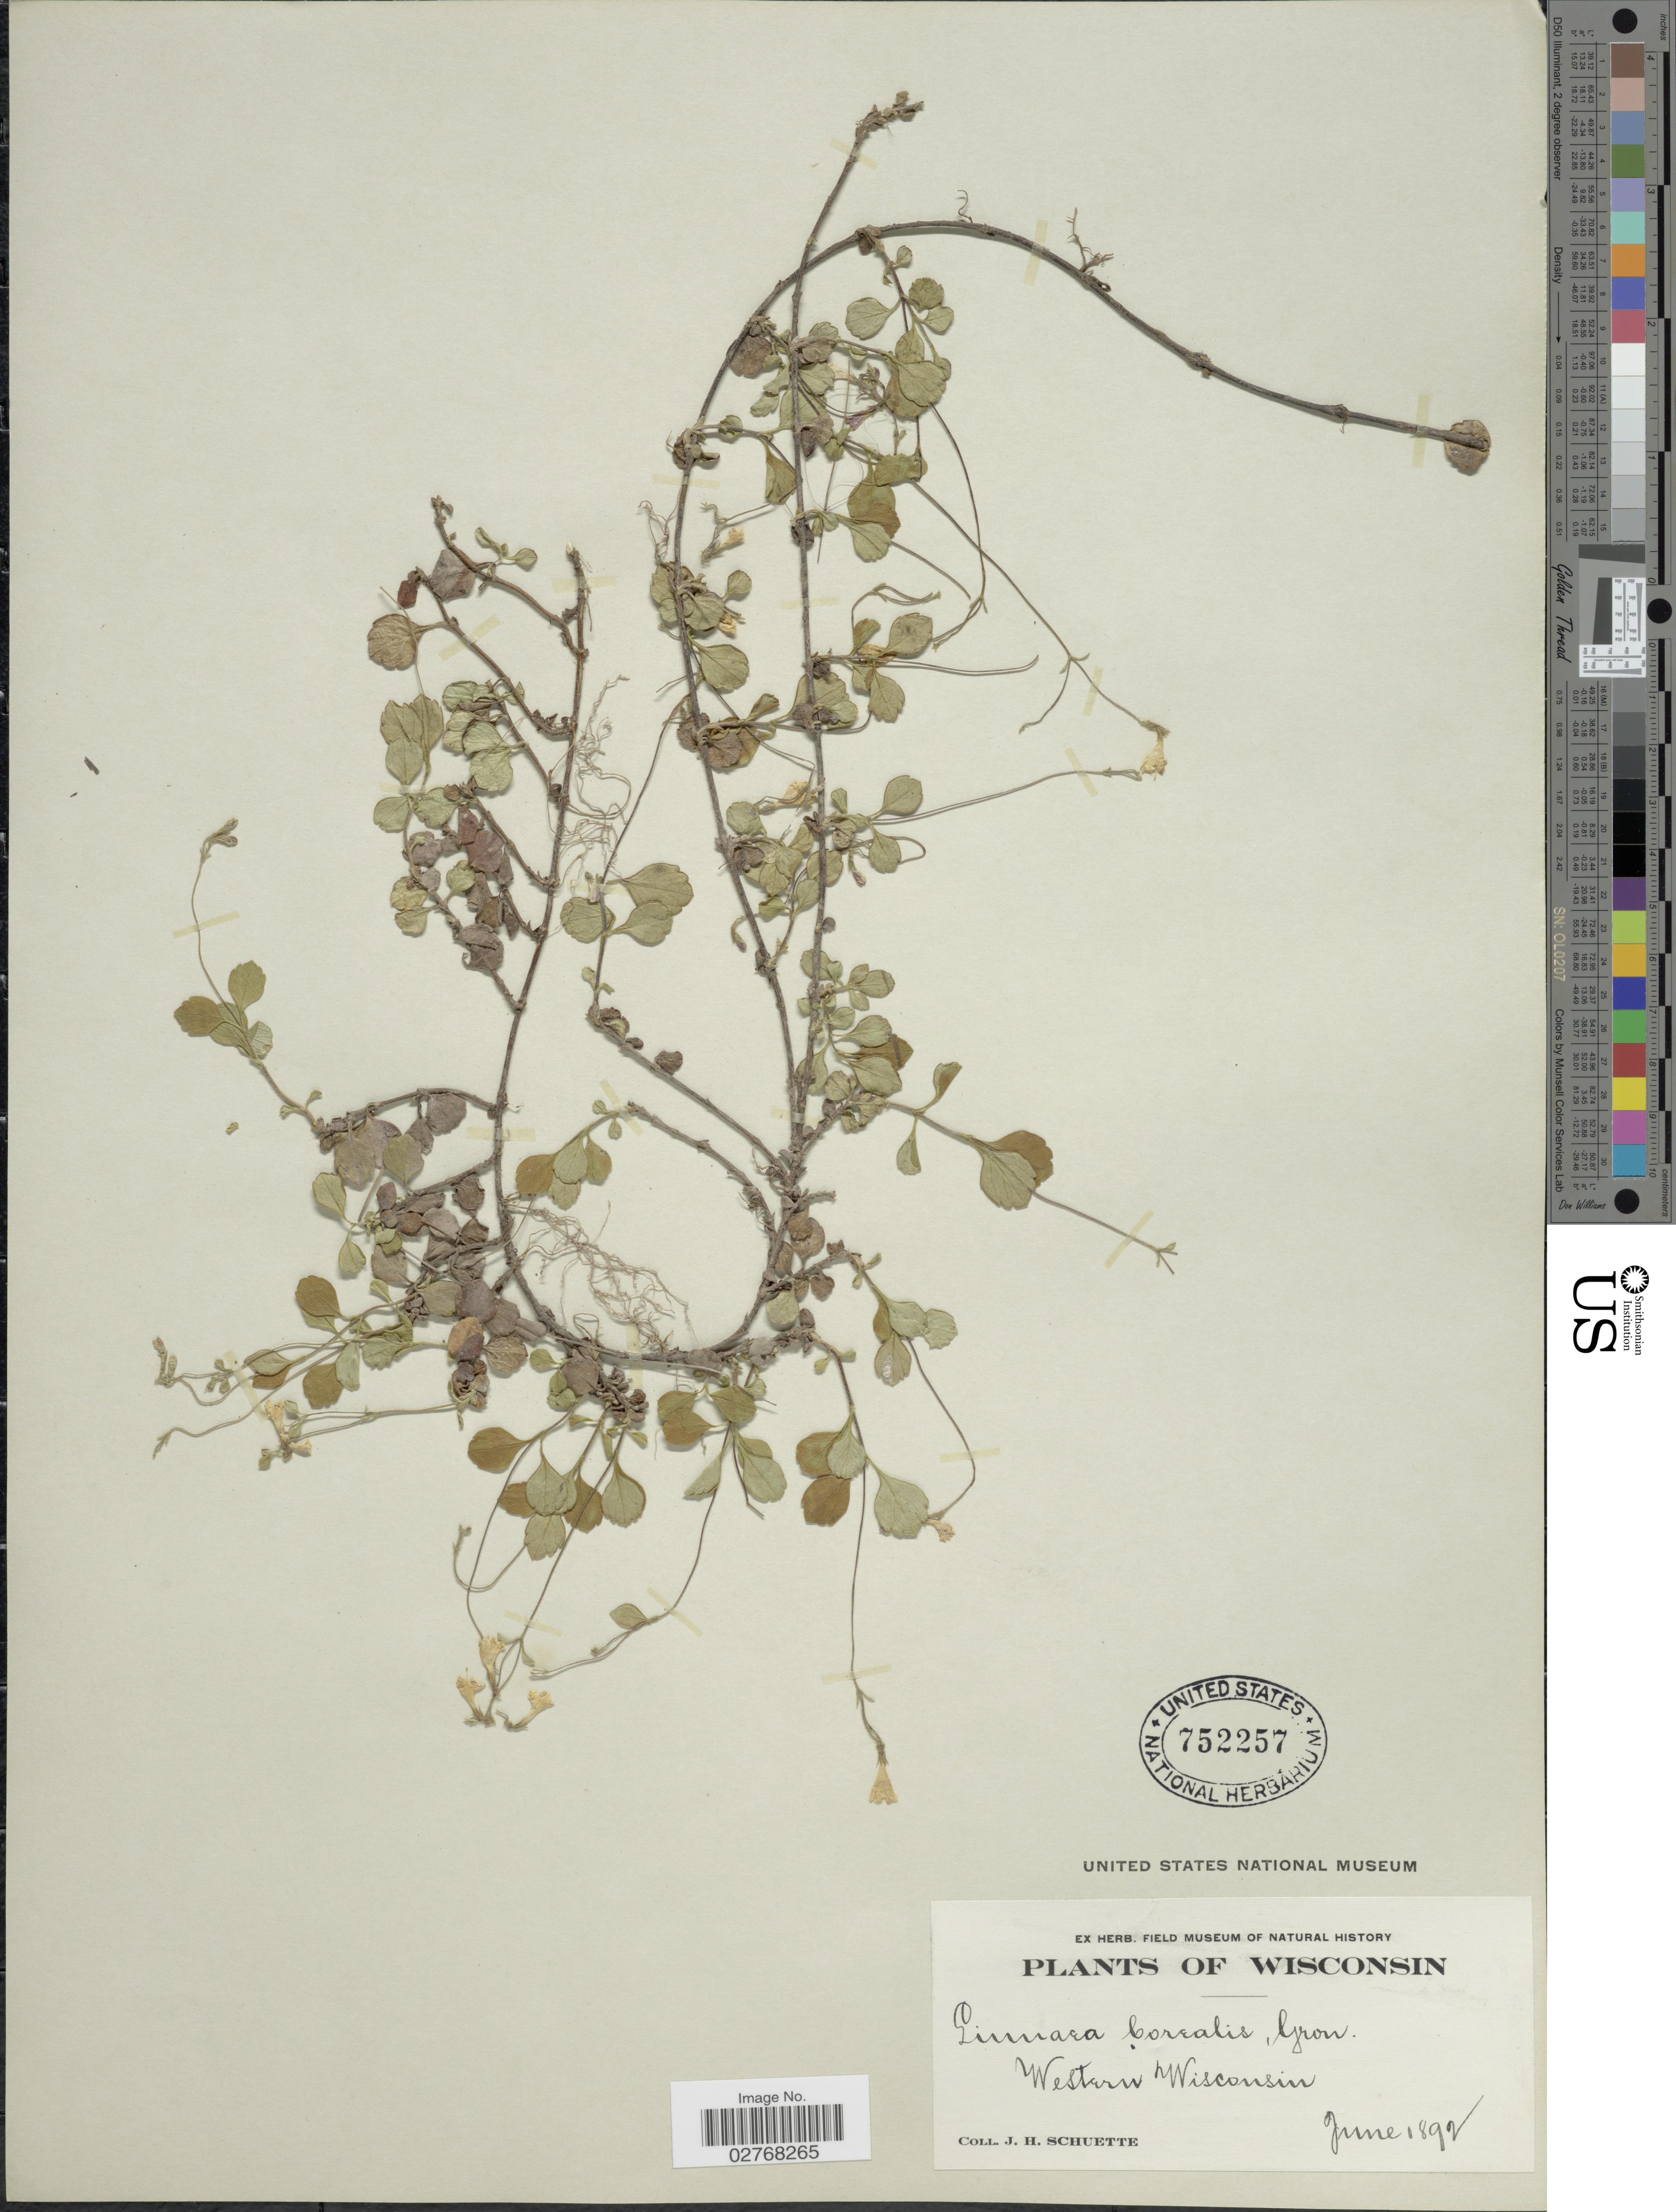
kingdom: Plantae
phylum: Tracheophyta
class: Magnoliopsida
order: Dipsacales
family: Caprifoliaceae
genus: Linnaea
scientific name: Linnaea borealis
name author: L.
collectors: J. H. Schuette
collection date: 1892-06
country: United States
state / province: Wisconsin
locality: Western Wisconsin.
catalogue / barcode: US 752257